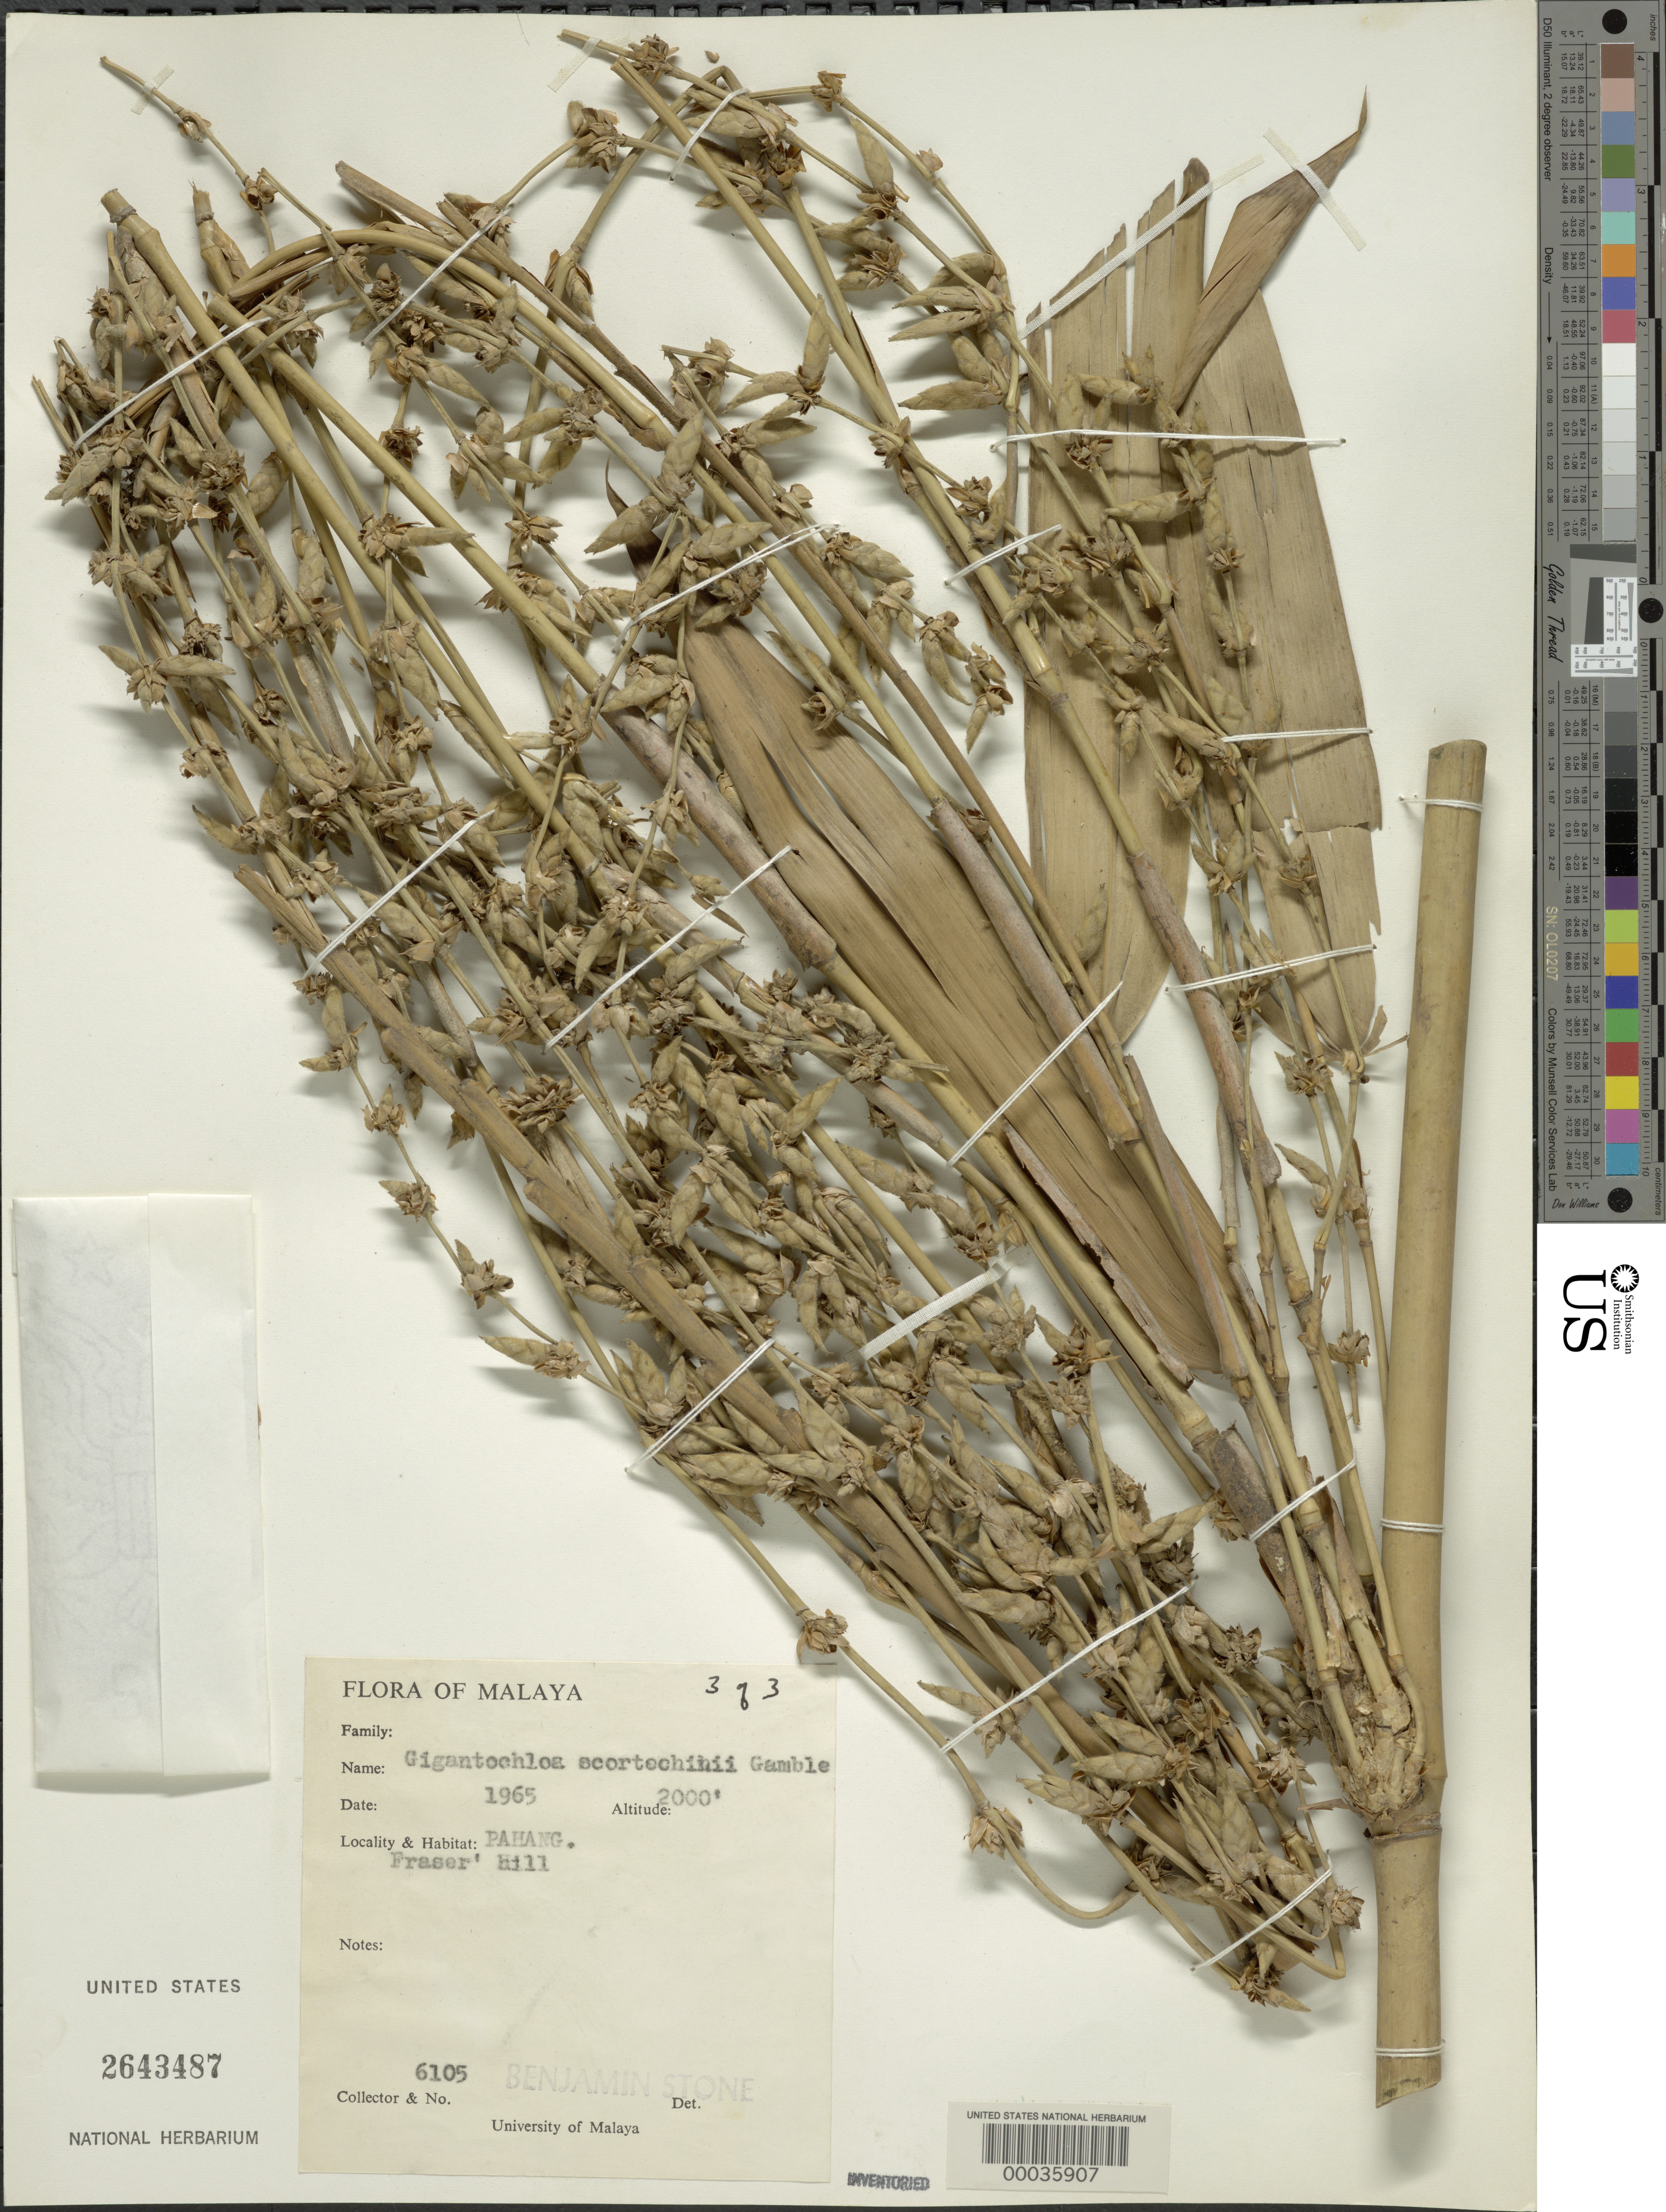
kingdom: Plantae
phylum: Tracheophyta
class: Liliopsida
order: Poales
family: Poaceae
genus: Dendrocalamus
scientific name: Dendrocalamus scortechinii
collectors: B. C. Stone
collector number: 6105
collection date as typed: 1965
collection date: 1965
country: Malaysia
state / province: Pahang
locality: Pahang, fraser's hill [Malay Peninsula]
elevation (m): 610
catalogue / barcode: US 2643487